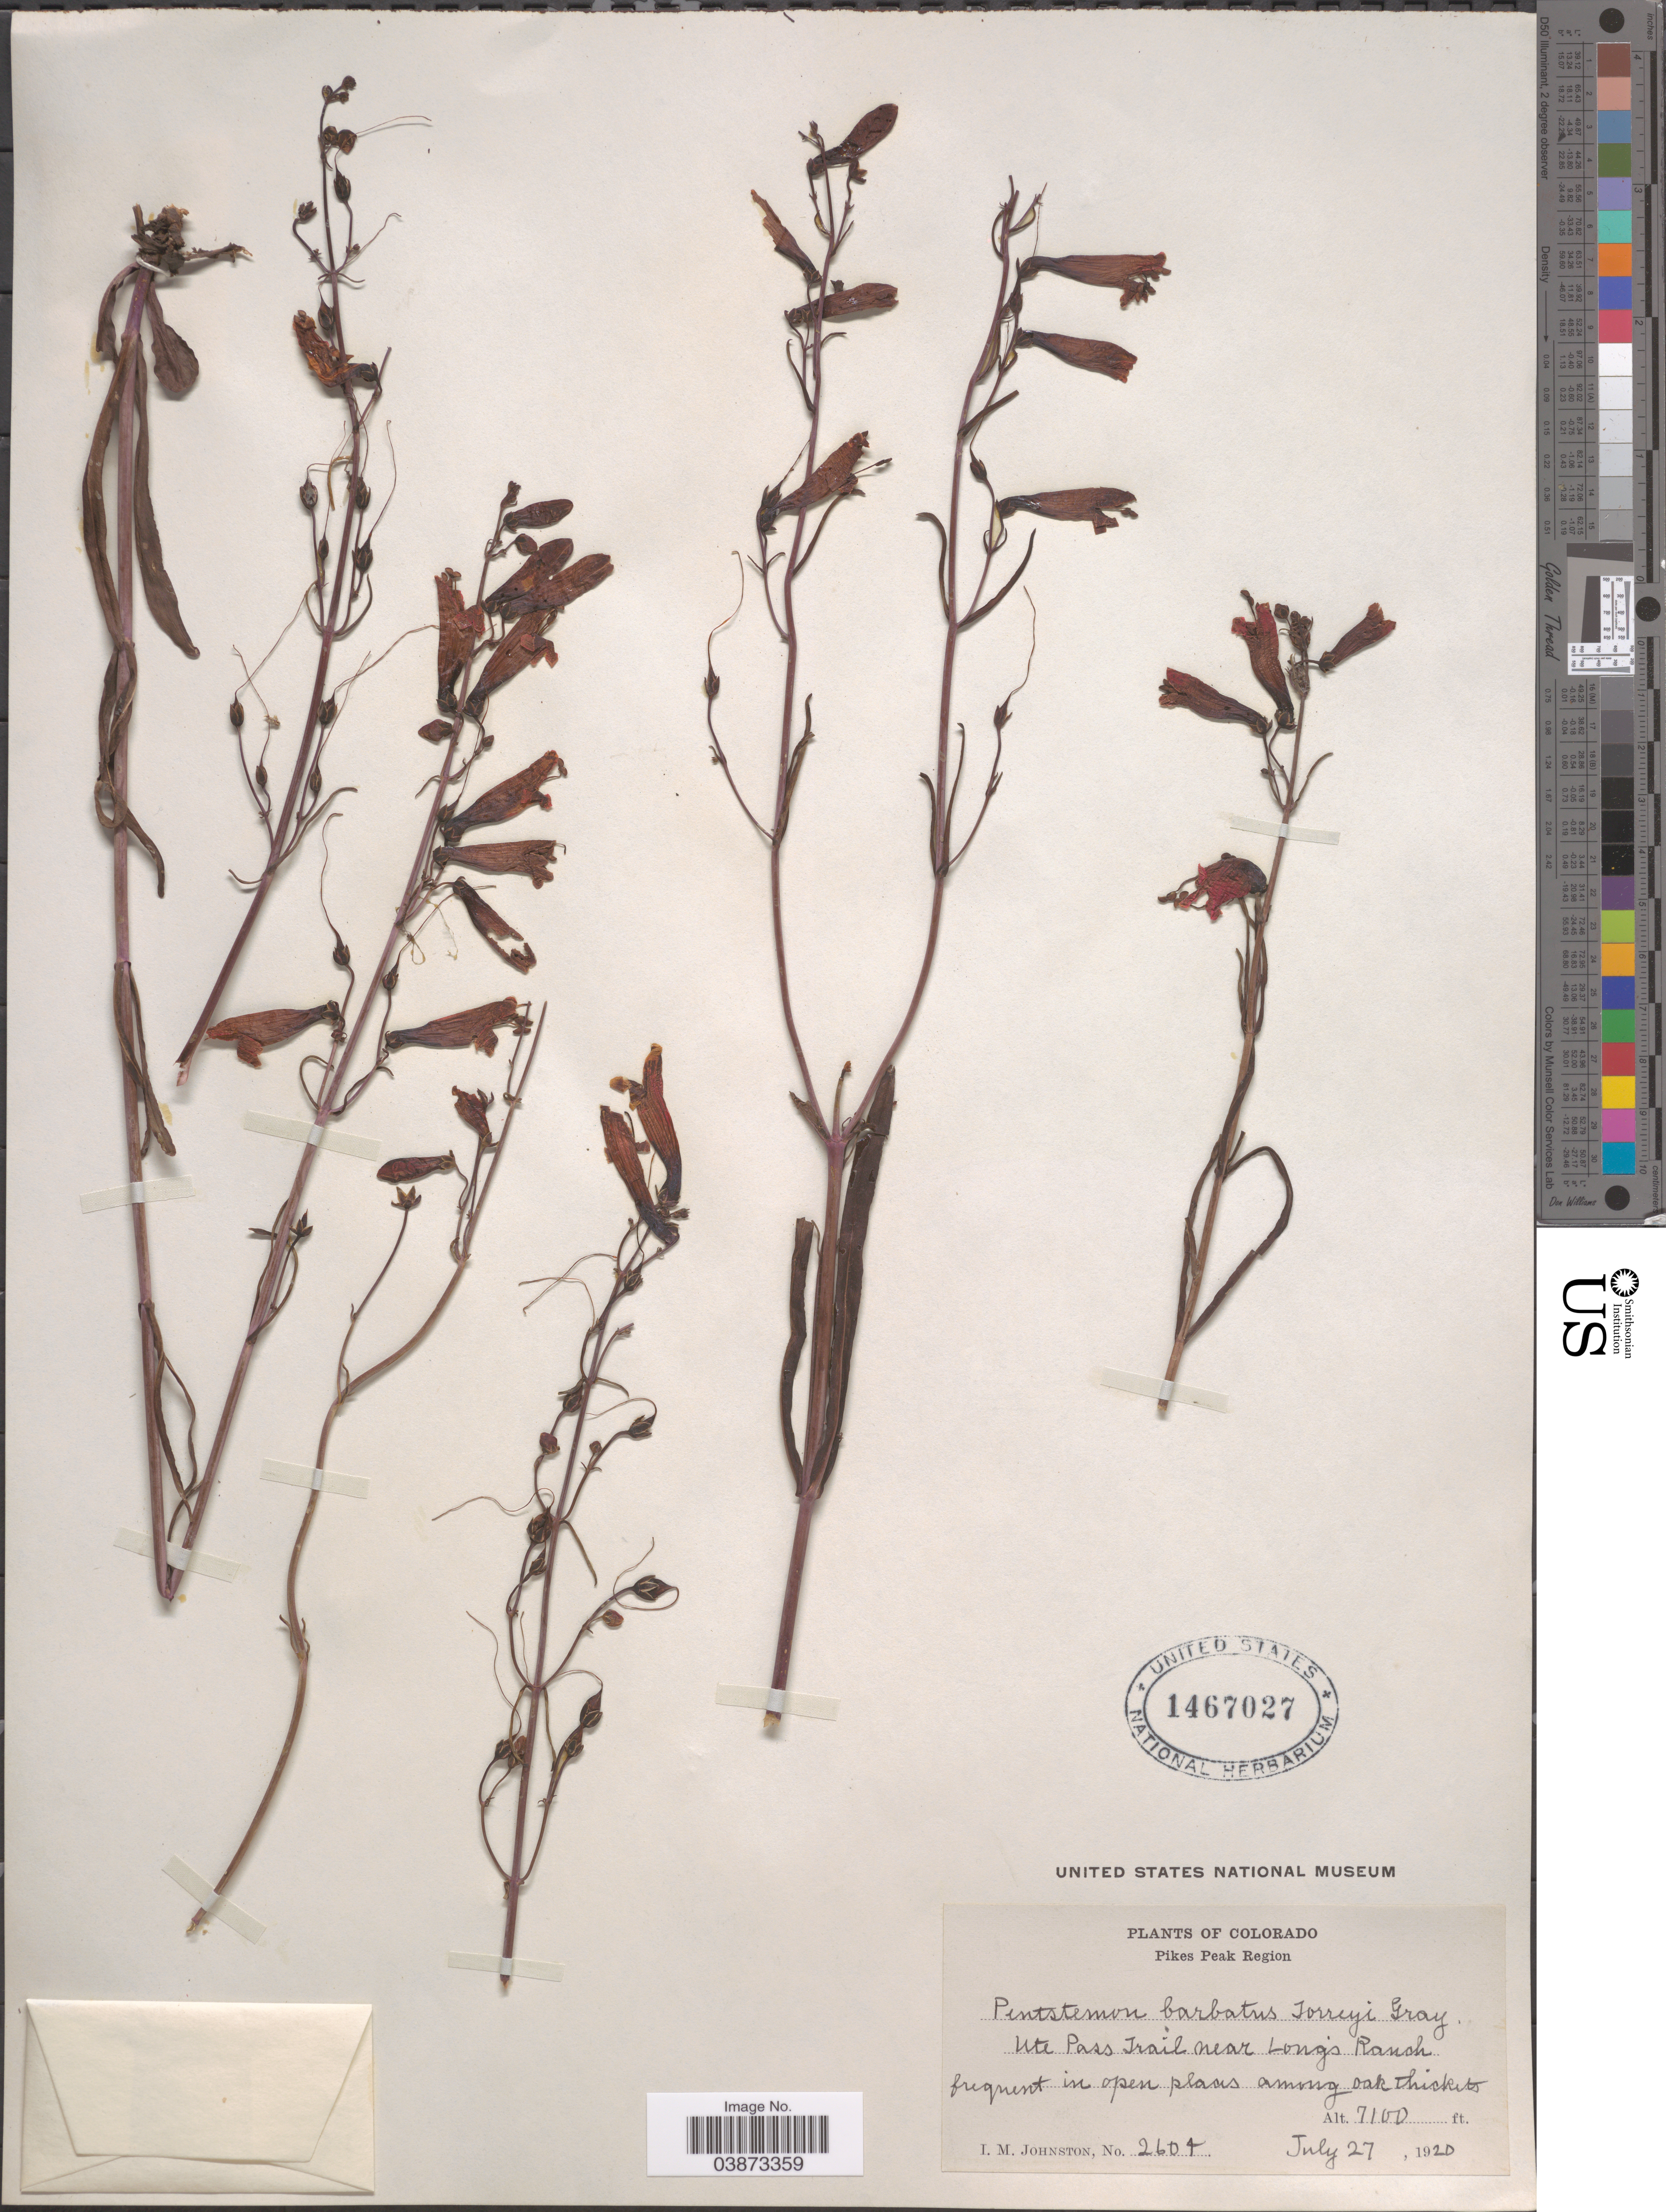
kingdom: Plantae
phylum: Tracheophyta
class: Magnoliopsida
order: Lamiales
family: Plantaginaceae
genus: Penstemon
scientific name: Penstemon barbatus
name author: (Cav.) Roth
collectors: I.M. Johnston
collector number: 2604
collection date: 1920-07-27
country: United States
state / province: Colorado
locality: Pikes Peak Region. Mte Pass Trail near Long's Ranch.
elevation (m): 2164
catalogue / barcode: US 1467027